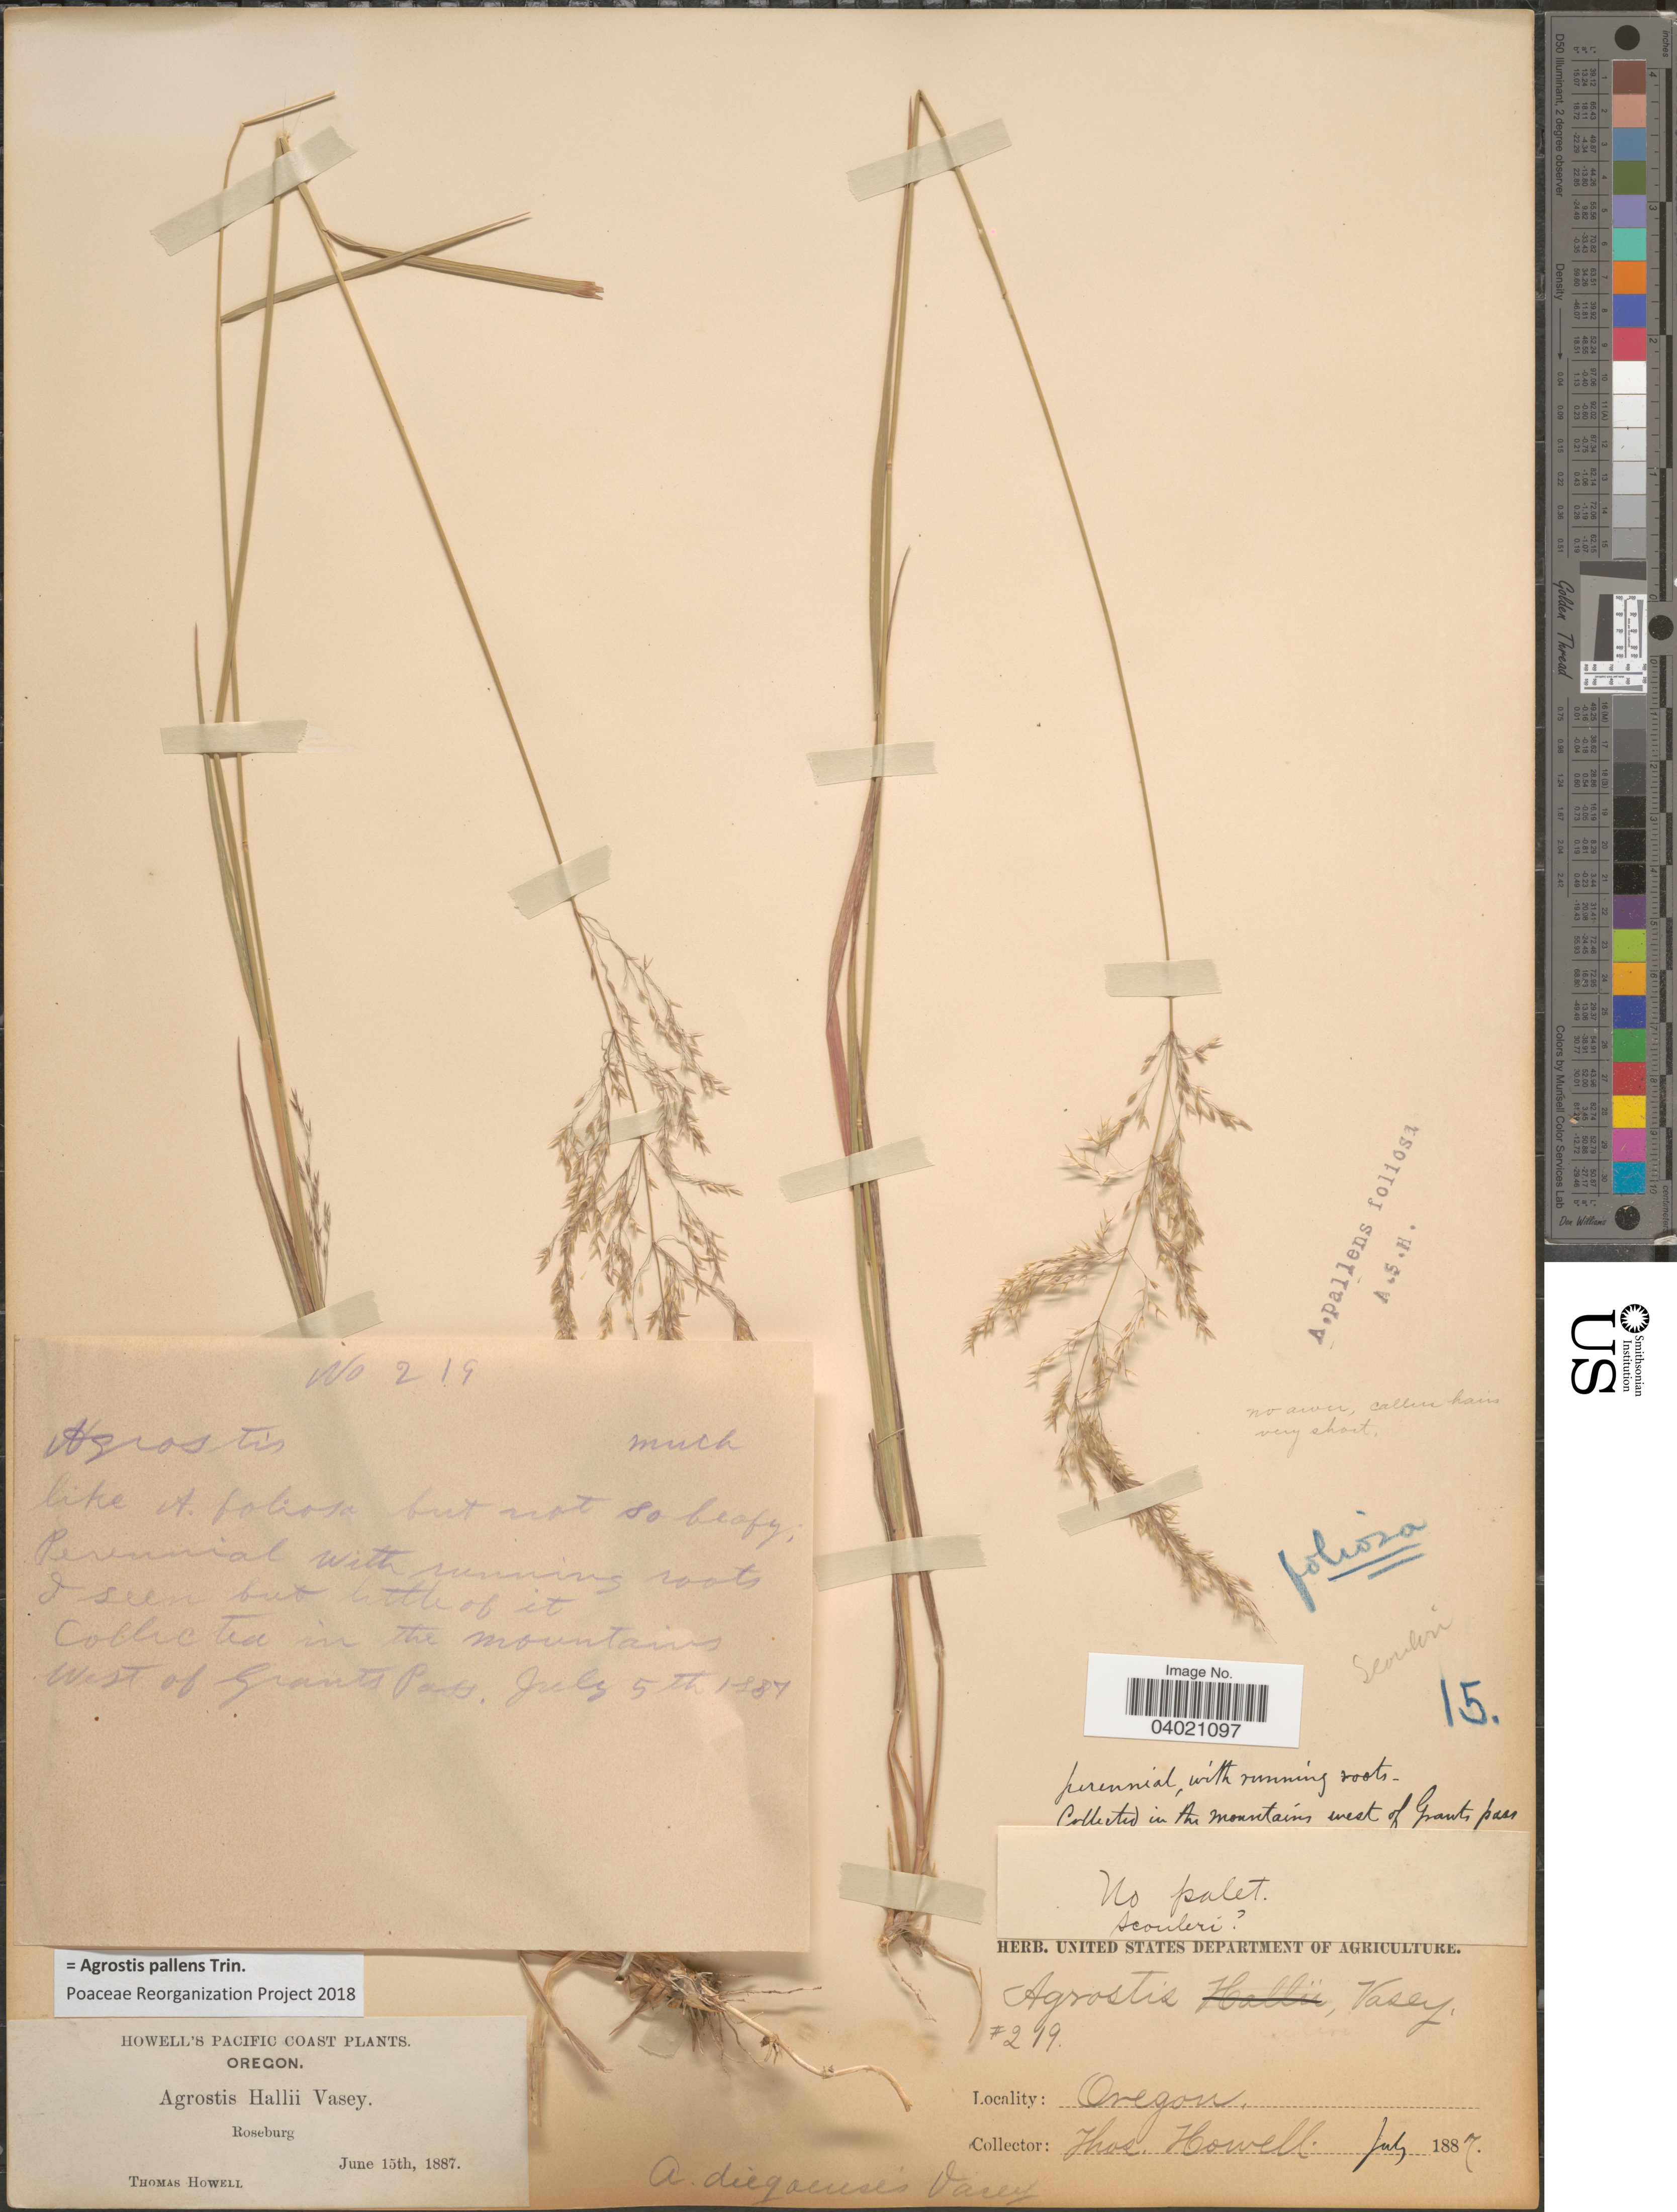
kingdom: Plantae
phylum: Tracheophyta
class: Liliopsida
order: Poales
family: Poaceae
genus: Agrostis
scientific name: Agrostis pallens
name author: Trin.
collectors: T. Howell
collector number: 219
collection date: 1887-06-15/1887-07-15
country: United States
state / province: Oregon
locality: Pacific Coast. Roseburg.